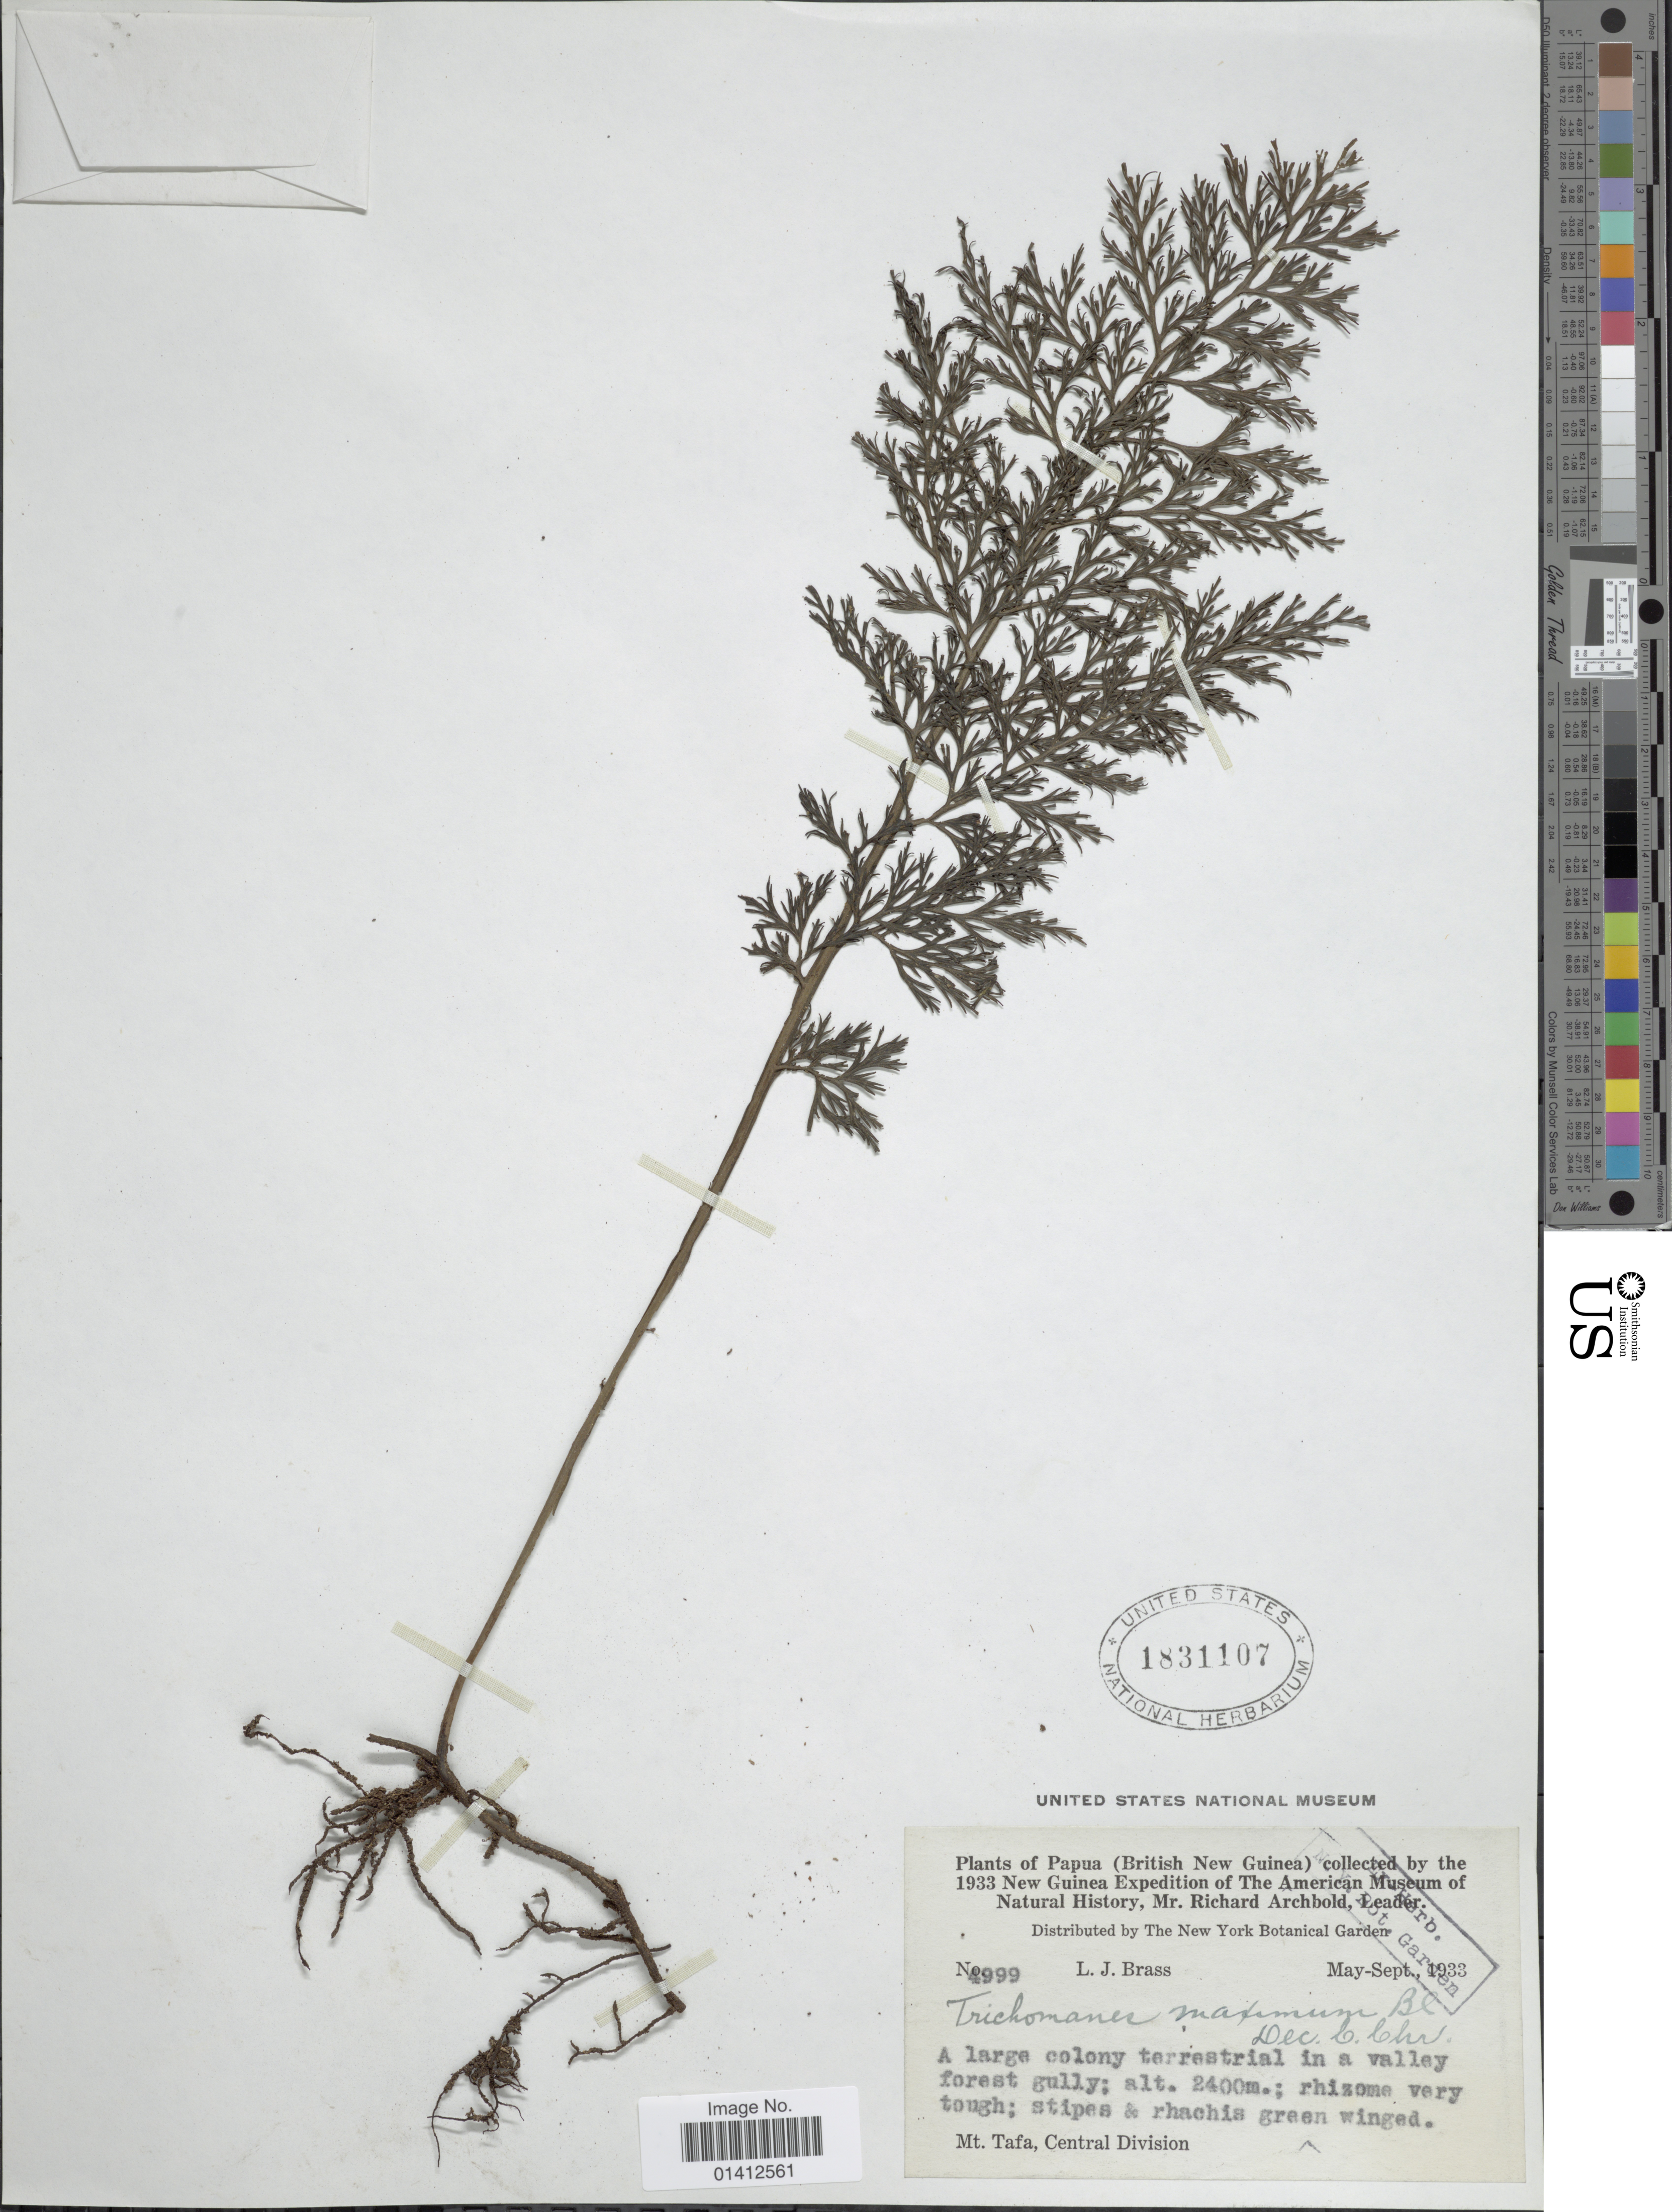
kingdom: Plantae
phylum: Tracheophyta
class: Polypodiopsida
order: Hymenophyllales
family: Hymenophyllaceae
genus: Vandenboschia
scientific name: Vandenboschia maxima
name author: (Blume) Copel.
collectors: L. J. Brass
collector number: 4999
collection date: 1933-05/1933-09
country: Papua New Guinea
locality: Mt Tafa, central Divison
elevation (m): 2400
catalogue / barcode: US 1831107